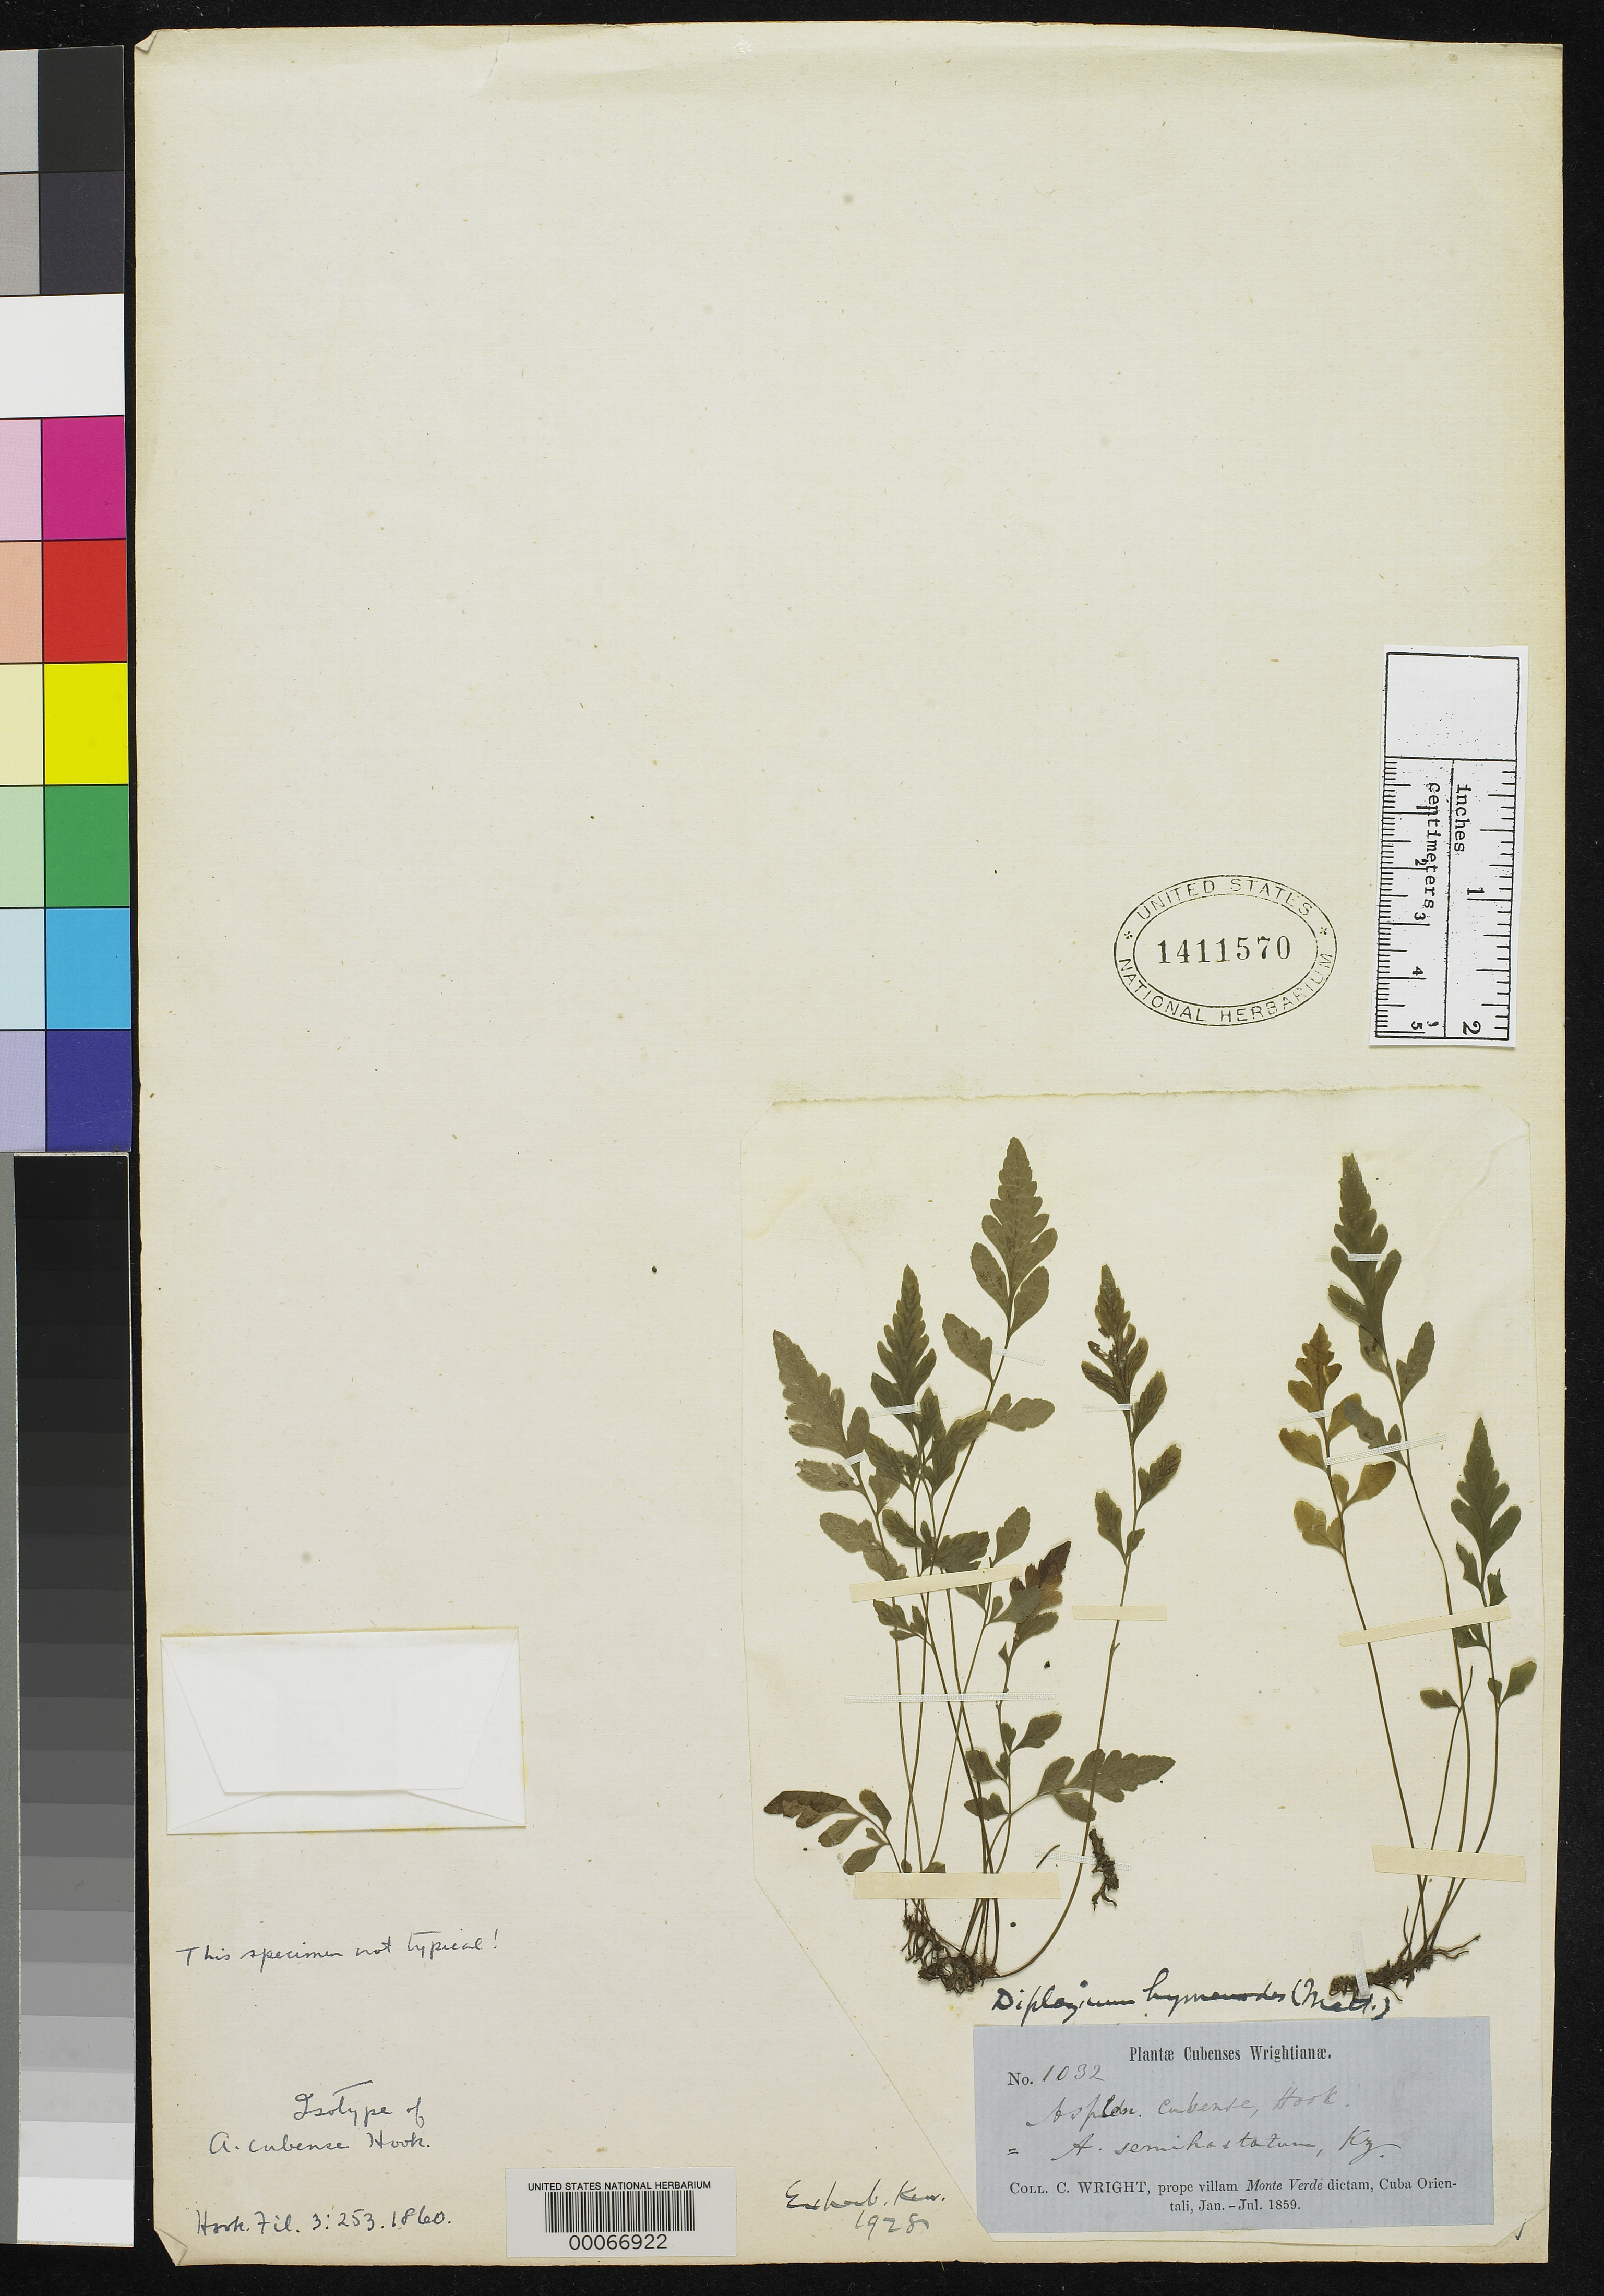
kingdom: Plantae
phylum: Tracheophyta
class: Polypodiopsida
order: Polypodiales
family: Aspleniaceae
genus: Asplenium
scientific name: Asplenium cubense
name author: Hook.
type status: Type Collection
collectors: C. Wright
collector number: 1032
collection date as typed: Jan 1859 to -- Jul 1859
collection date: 1859-01/1859-07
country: Cuba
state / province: Oriente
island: Greater Antilles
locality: Prope villam Monte Verde Dictam.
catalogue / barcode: US 1411570